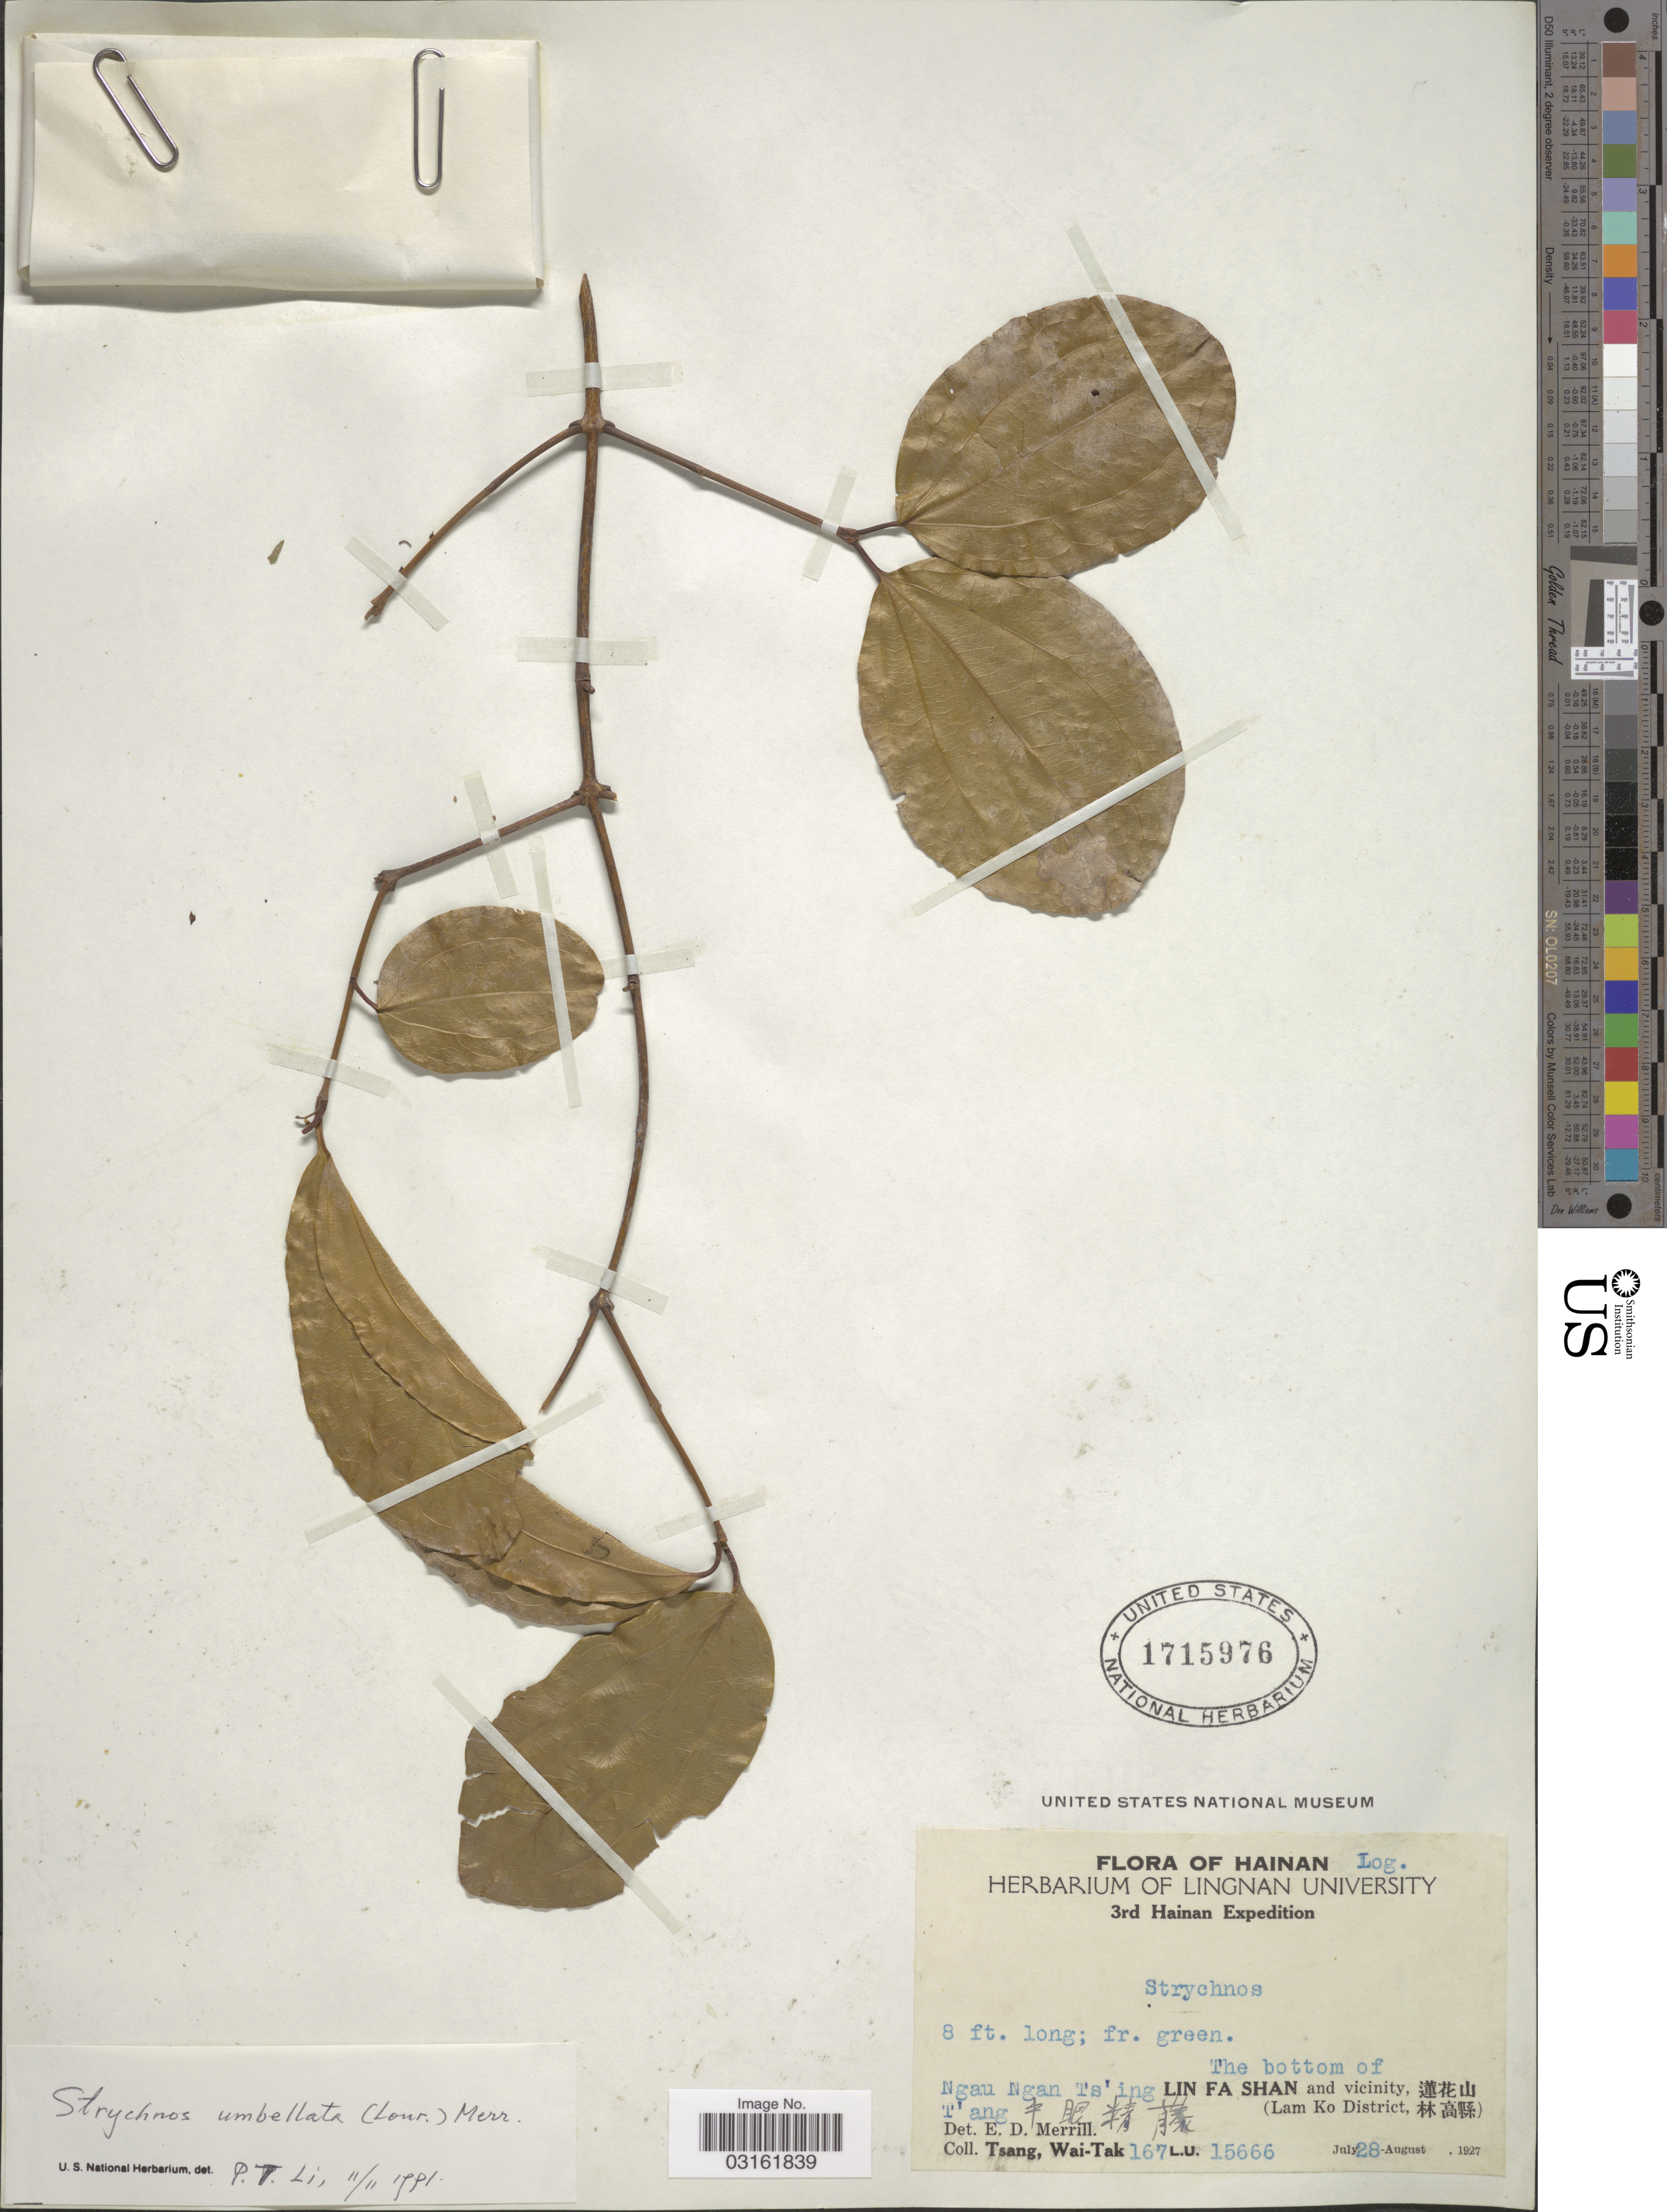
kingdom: Plantae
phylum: Tracheophyta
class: Magnoliopsida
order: Gentianales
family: Loganiaceae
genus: Strychnos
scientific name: Strychnos umbellata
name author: Merr.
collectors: W. T. Tsang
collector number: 167L.U.15666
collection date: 1927-07-28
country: China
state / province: Hainan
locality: The bottom of Ngau Ngan Ts'ing T'ang. Lin Fa Shan and vicinity. (Lam Ko District).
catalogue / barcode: US 1715976